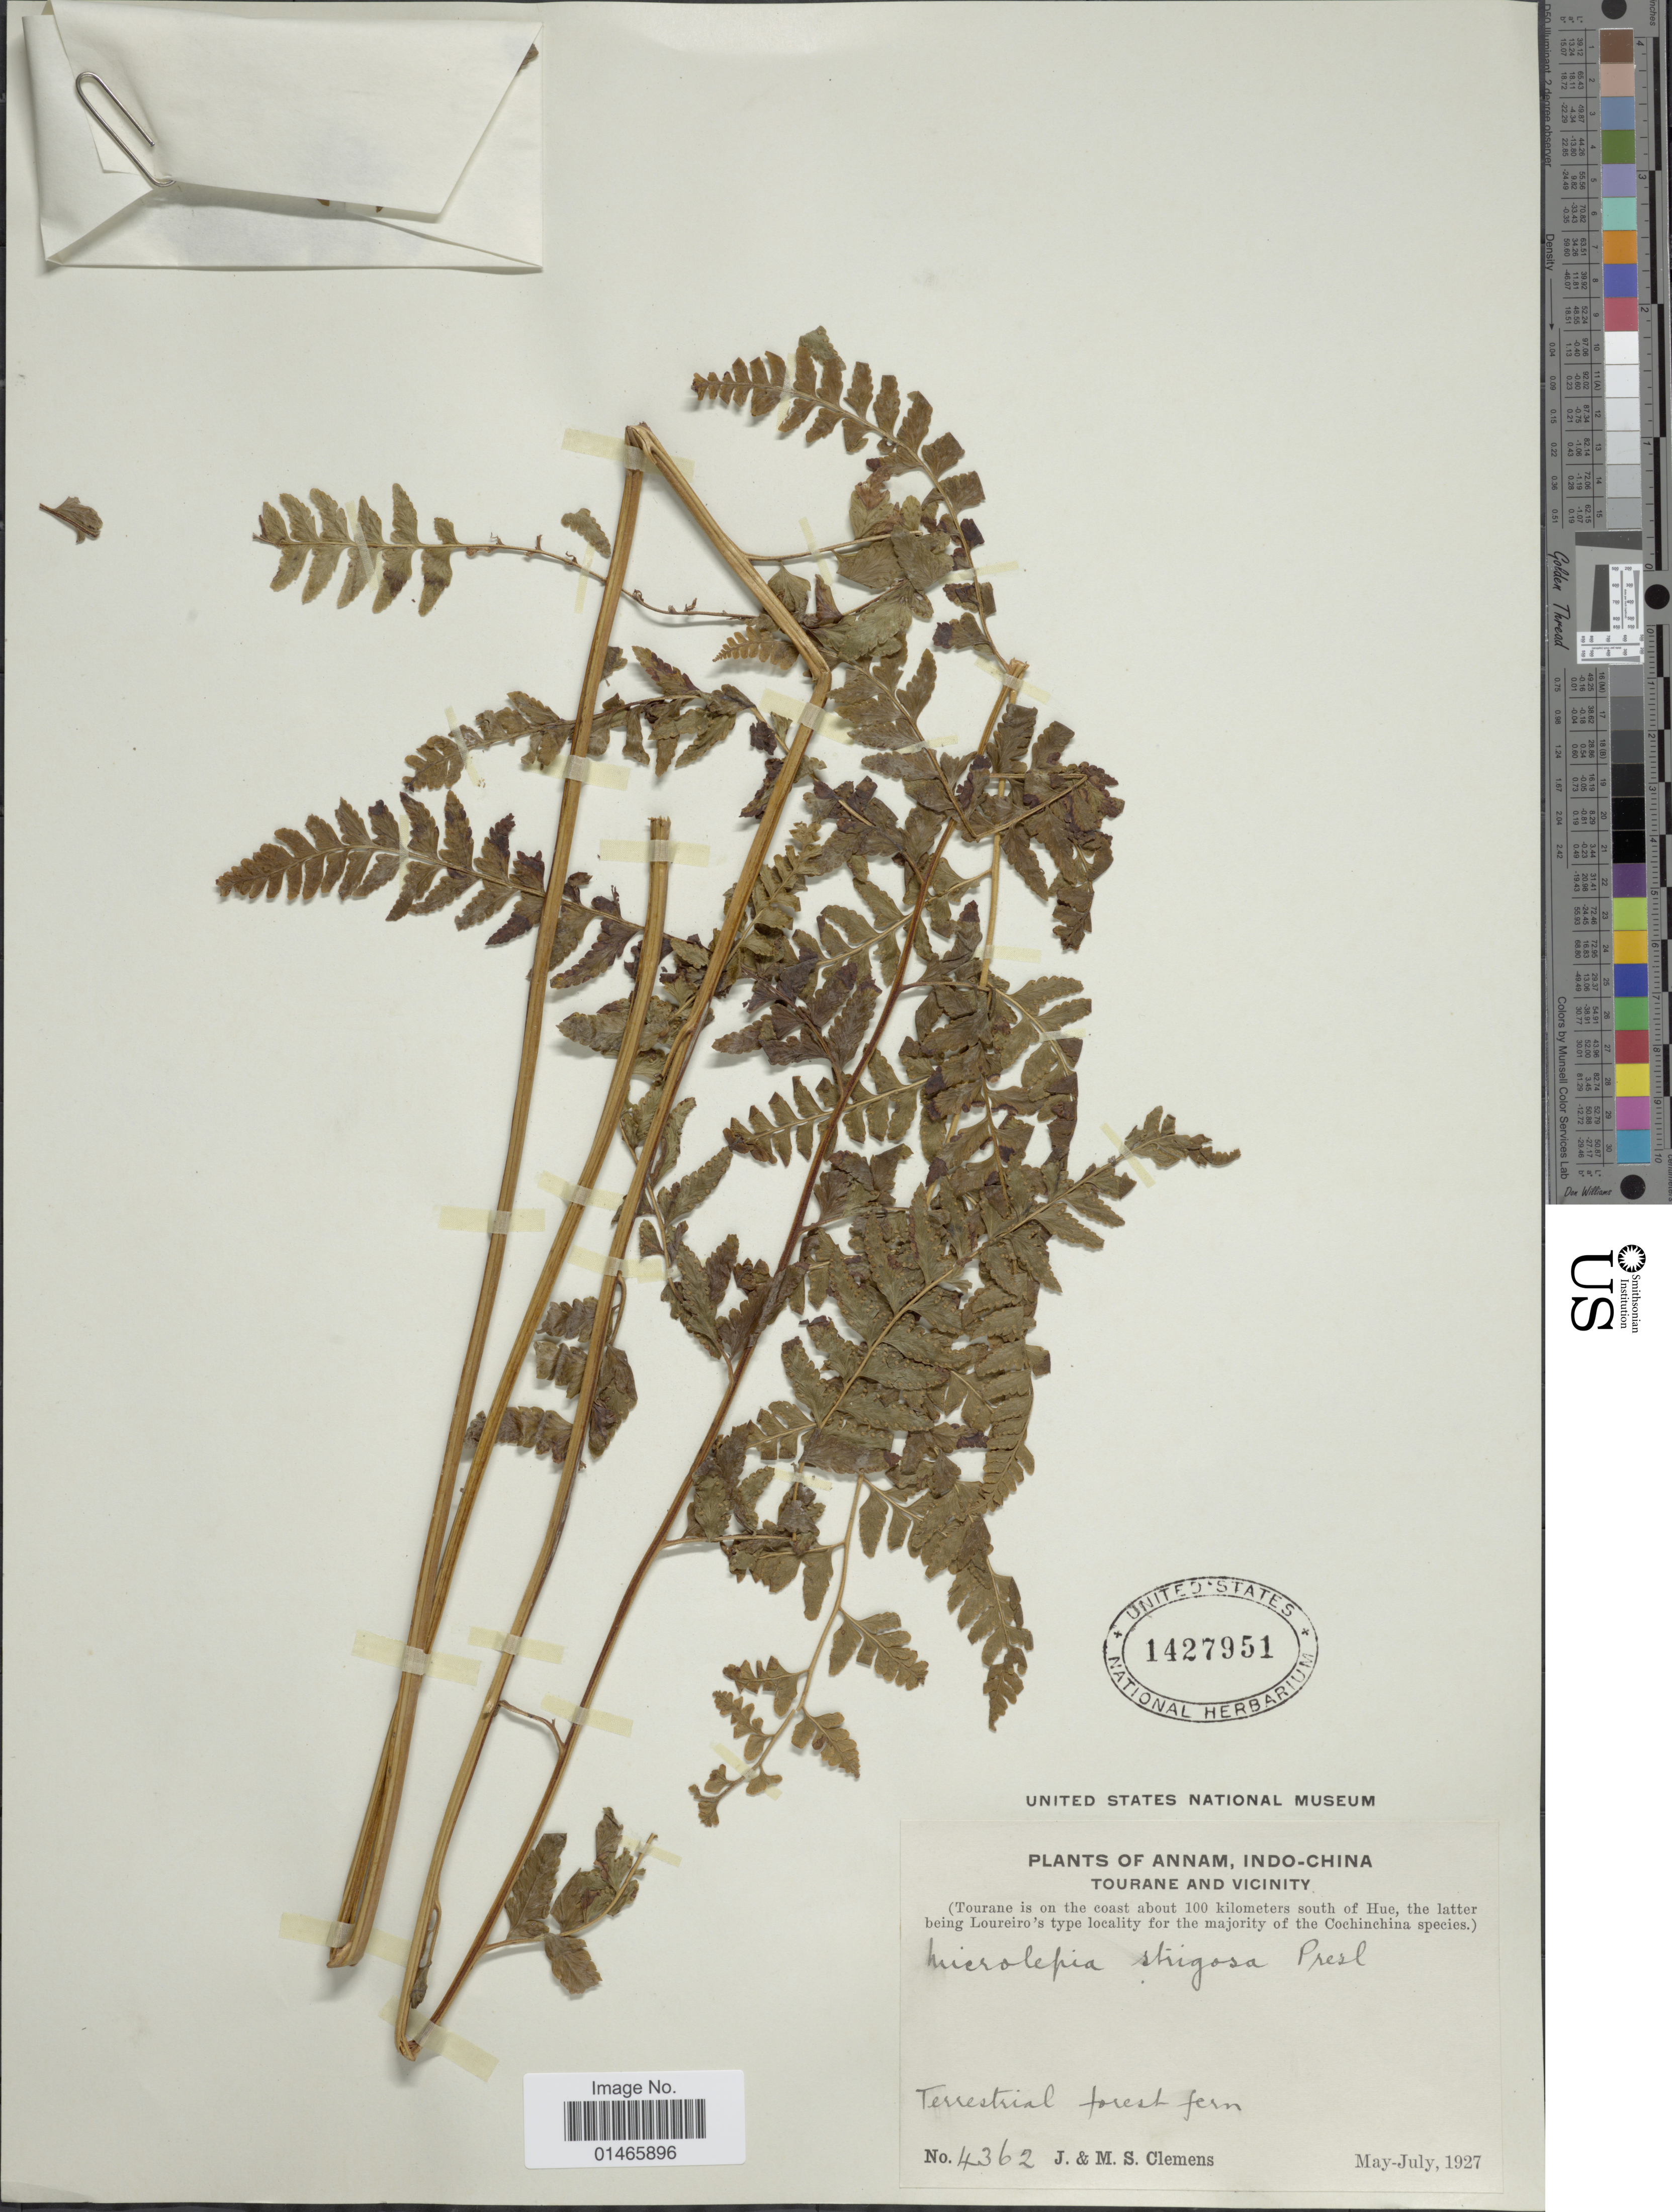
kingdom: Plantae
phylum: Tracheophyta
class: Polypodiopsida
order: Polypodiales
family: Dennstaedtiaceae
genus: Microlepia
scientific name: Microlepia strigosa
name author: (Thunb.) J. Presl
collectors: J. Clemens & M. S. Clemens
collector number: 4362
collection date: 1927-05/1927-07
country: Vietnam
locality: Annam, Indo-China, Tourane and Vicinity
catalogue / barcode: US 1427951